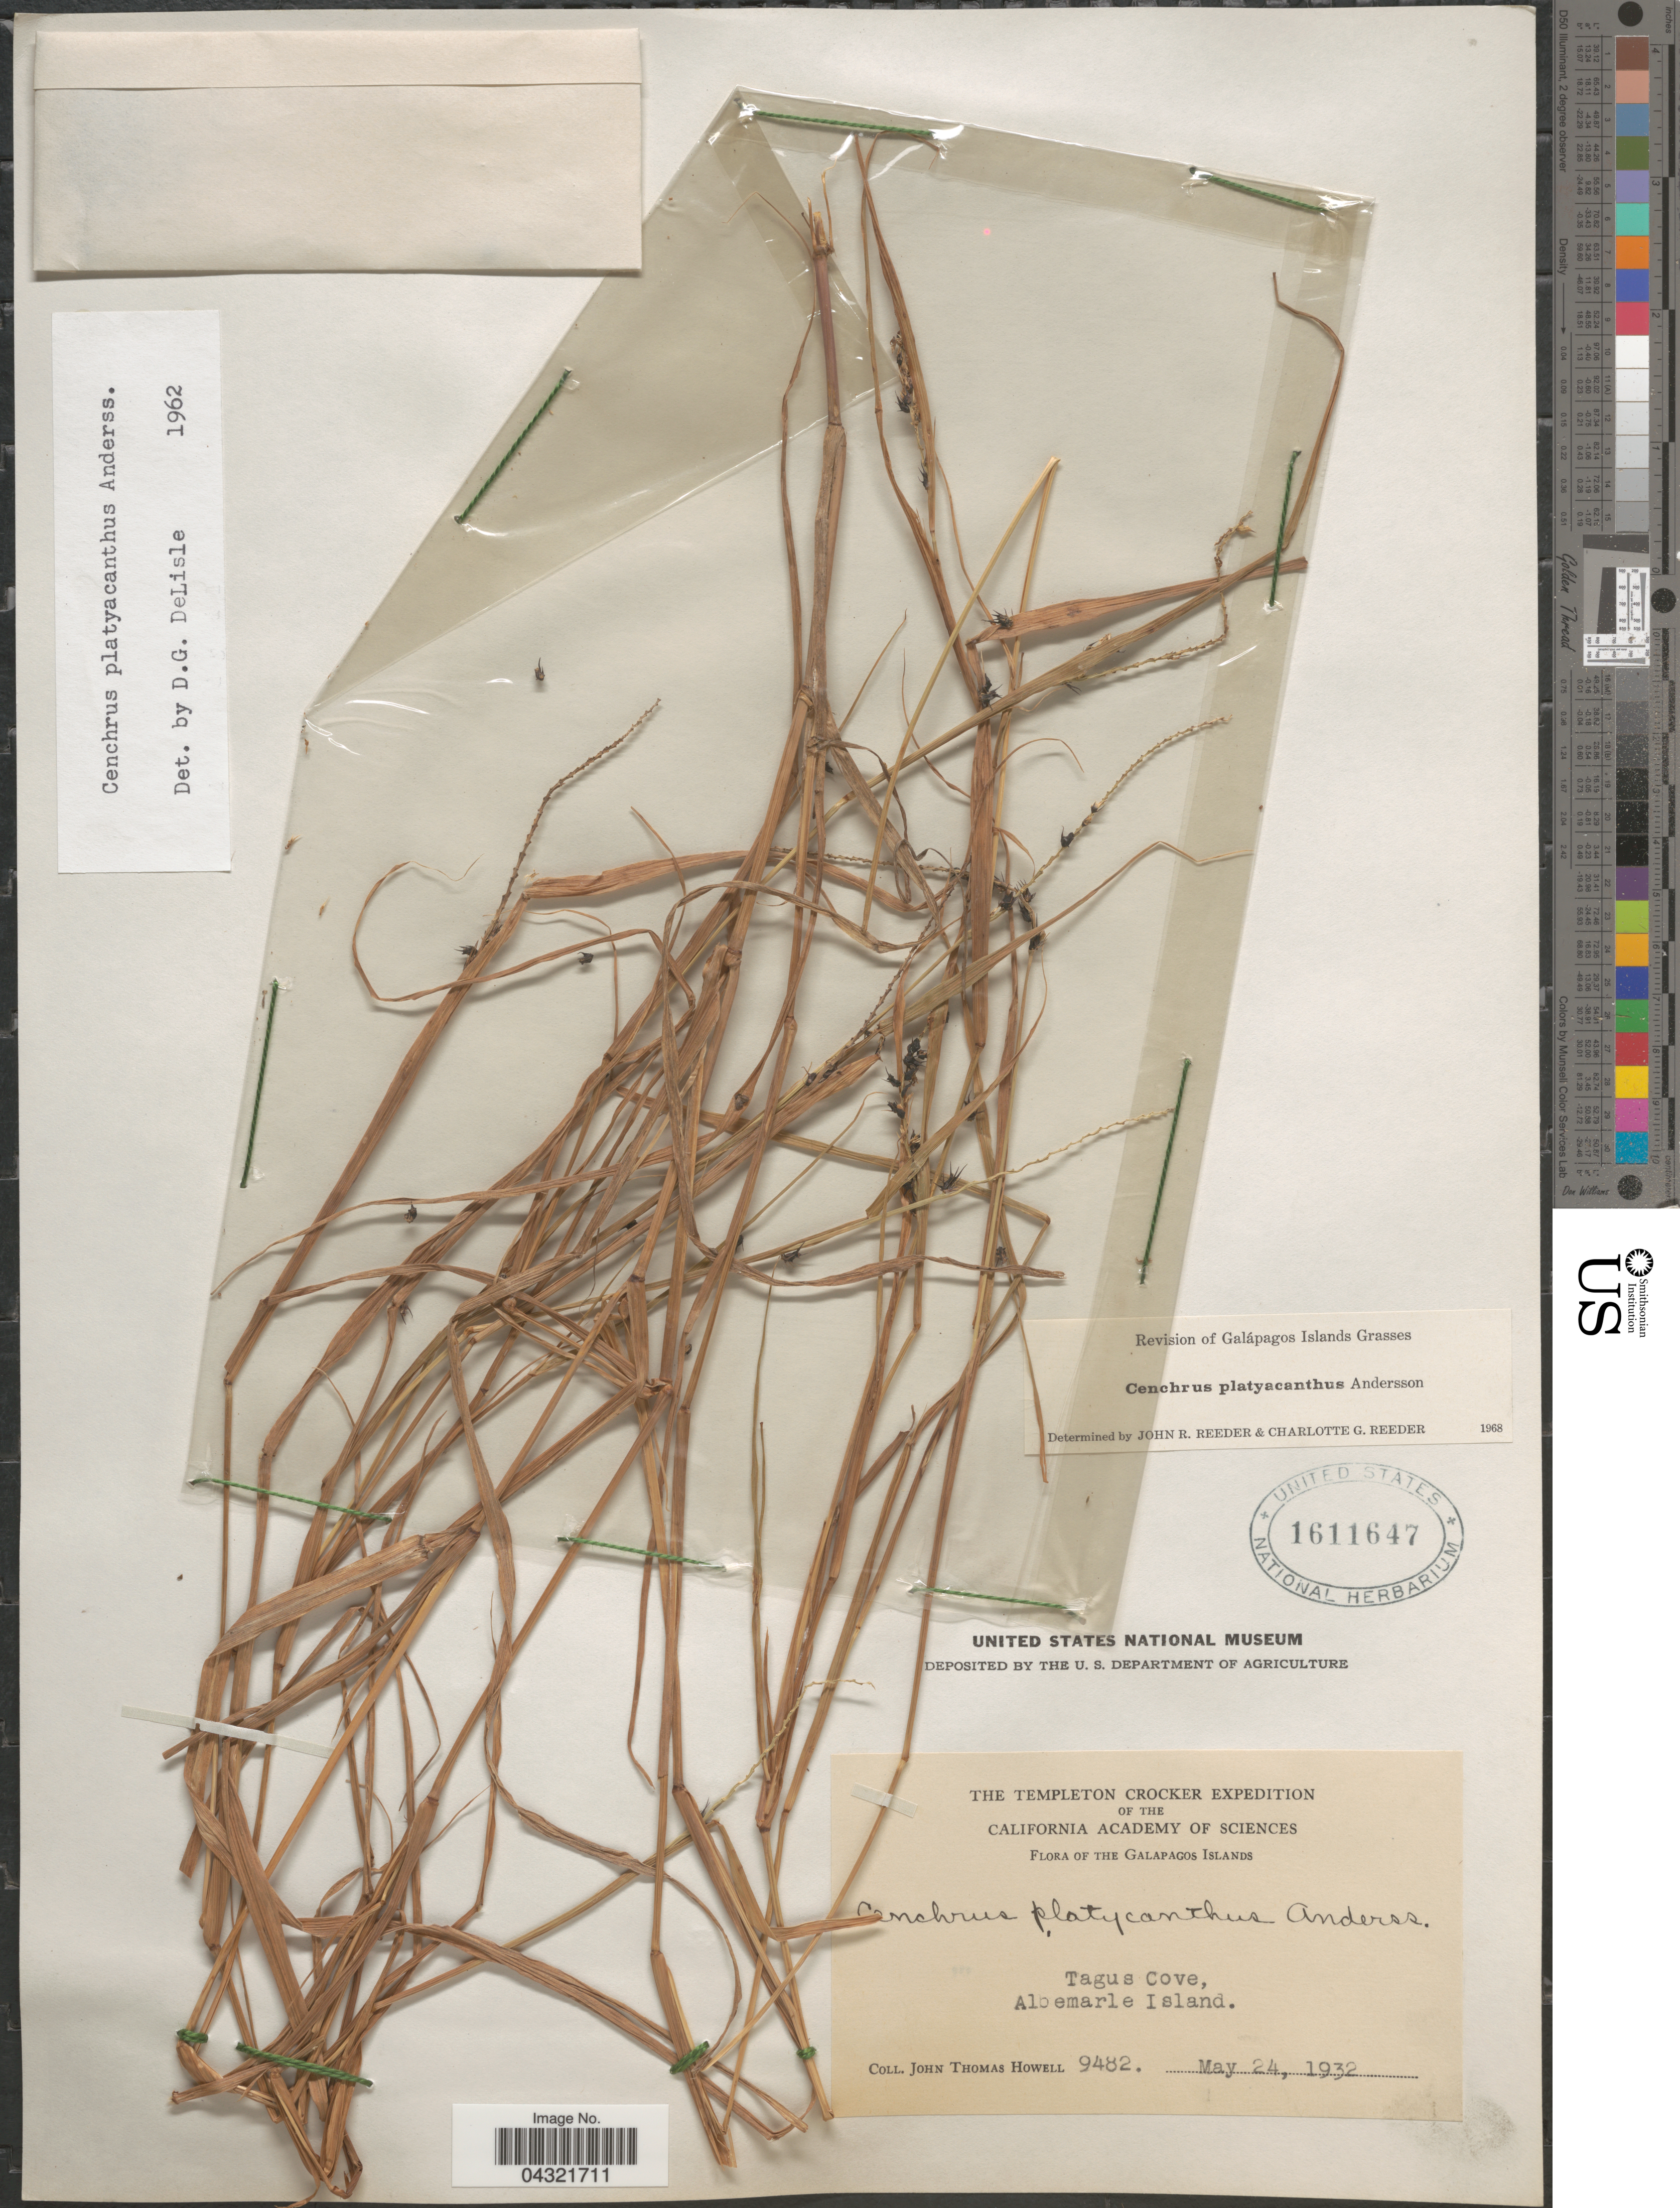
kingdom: Plantae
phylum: Tracheophyta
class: Liliopsida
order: Poales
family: Poaceae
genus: Cenchrus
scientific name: Cenchrus platyacanthus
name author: Andersson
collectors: J. T. Howell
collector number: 9482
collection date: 1932-05-24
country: Ecuador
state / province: Colón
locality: The Templeton Crocker Expedition. The Galapagos Islands. Tagus Cove, Albemarle Island.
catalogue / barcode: US 1611647